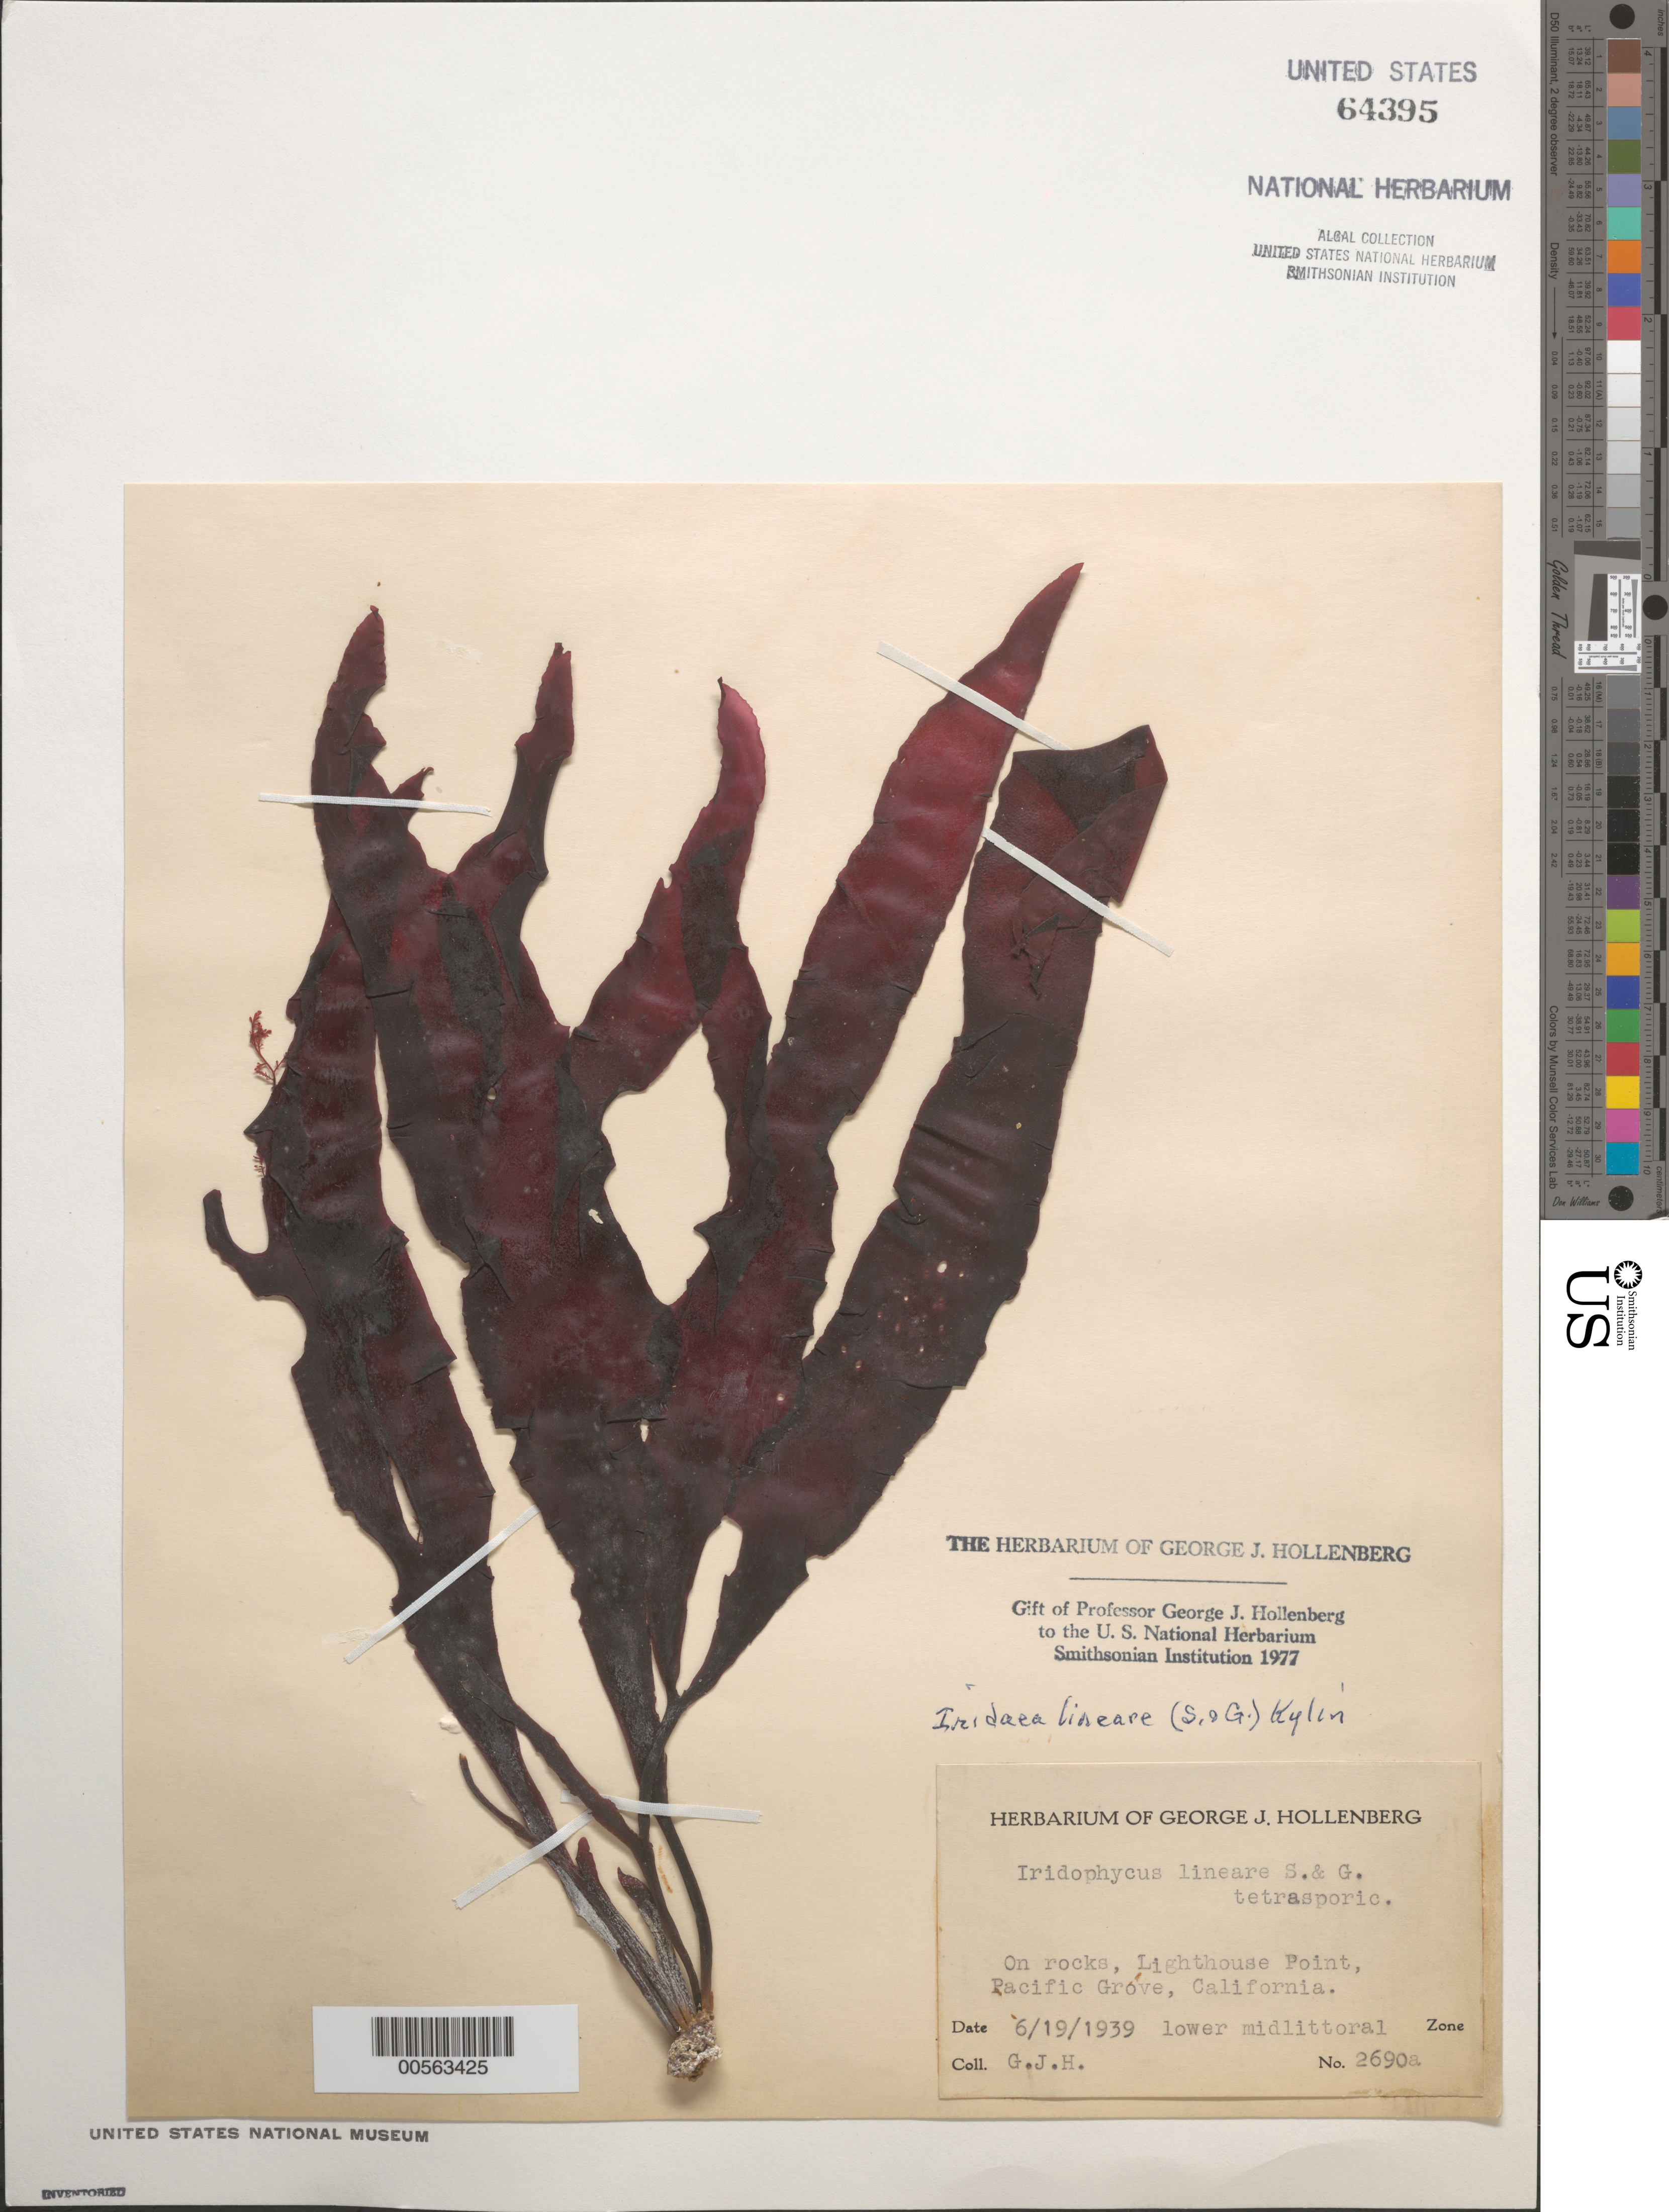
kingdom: Plantae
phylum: Rhodophyta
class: Florideophyceae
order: Gigartinales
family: Gigartinaceae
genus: Mazzaella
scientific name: Mazzaella linearis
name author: (Setchell & N.L. Gardner) Fredericq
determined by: Algae name updating Project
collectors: G. Hollenberg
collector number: GJH 2690a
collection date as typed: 19 Jun 1939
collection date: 1939-06-19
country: United States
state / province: California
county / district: Monterey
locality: Lighthouse Point, near Pacific Grove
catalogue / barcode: US 64395